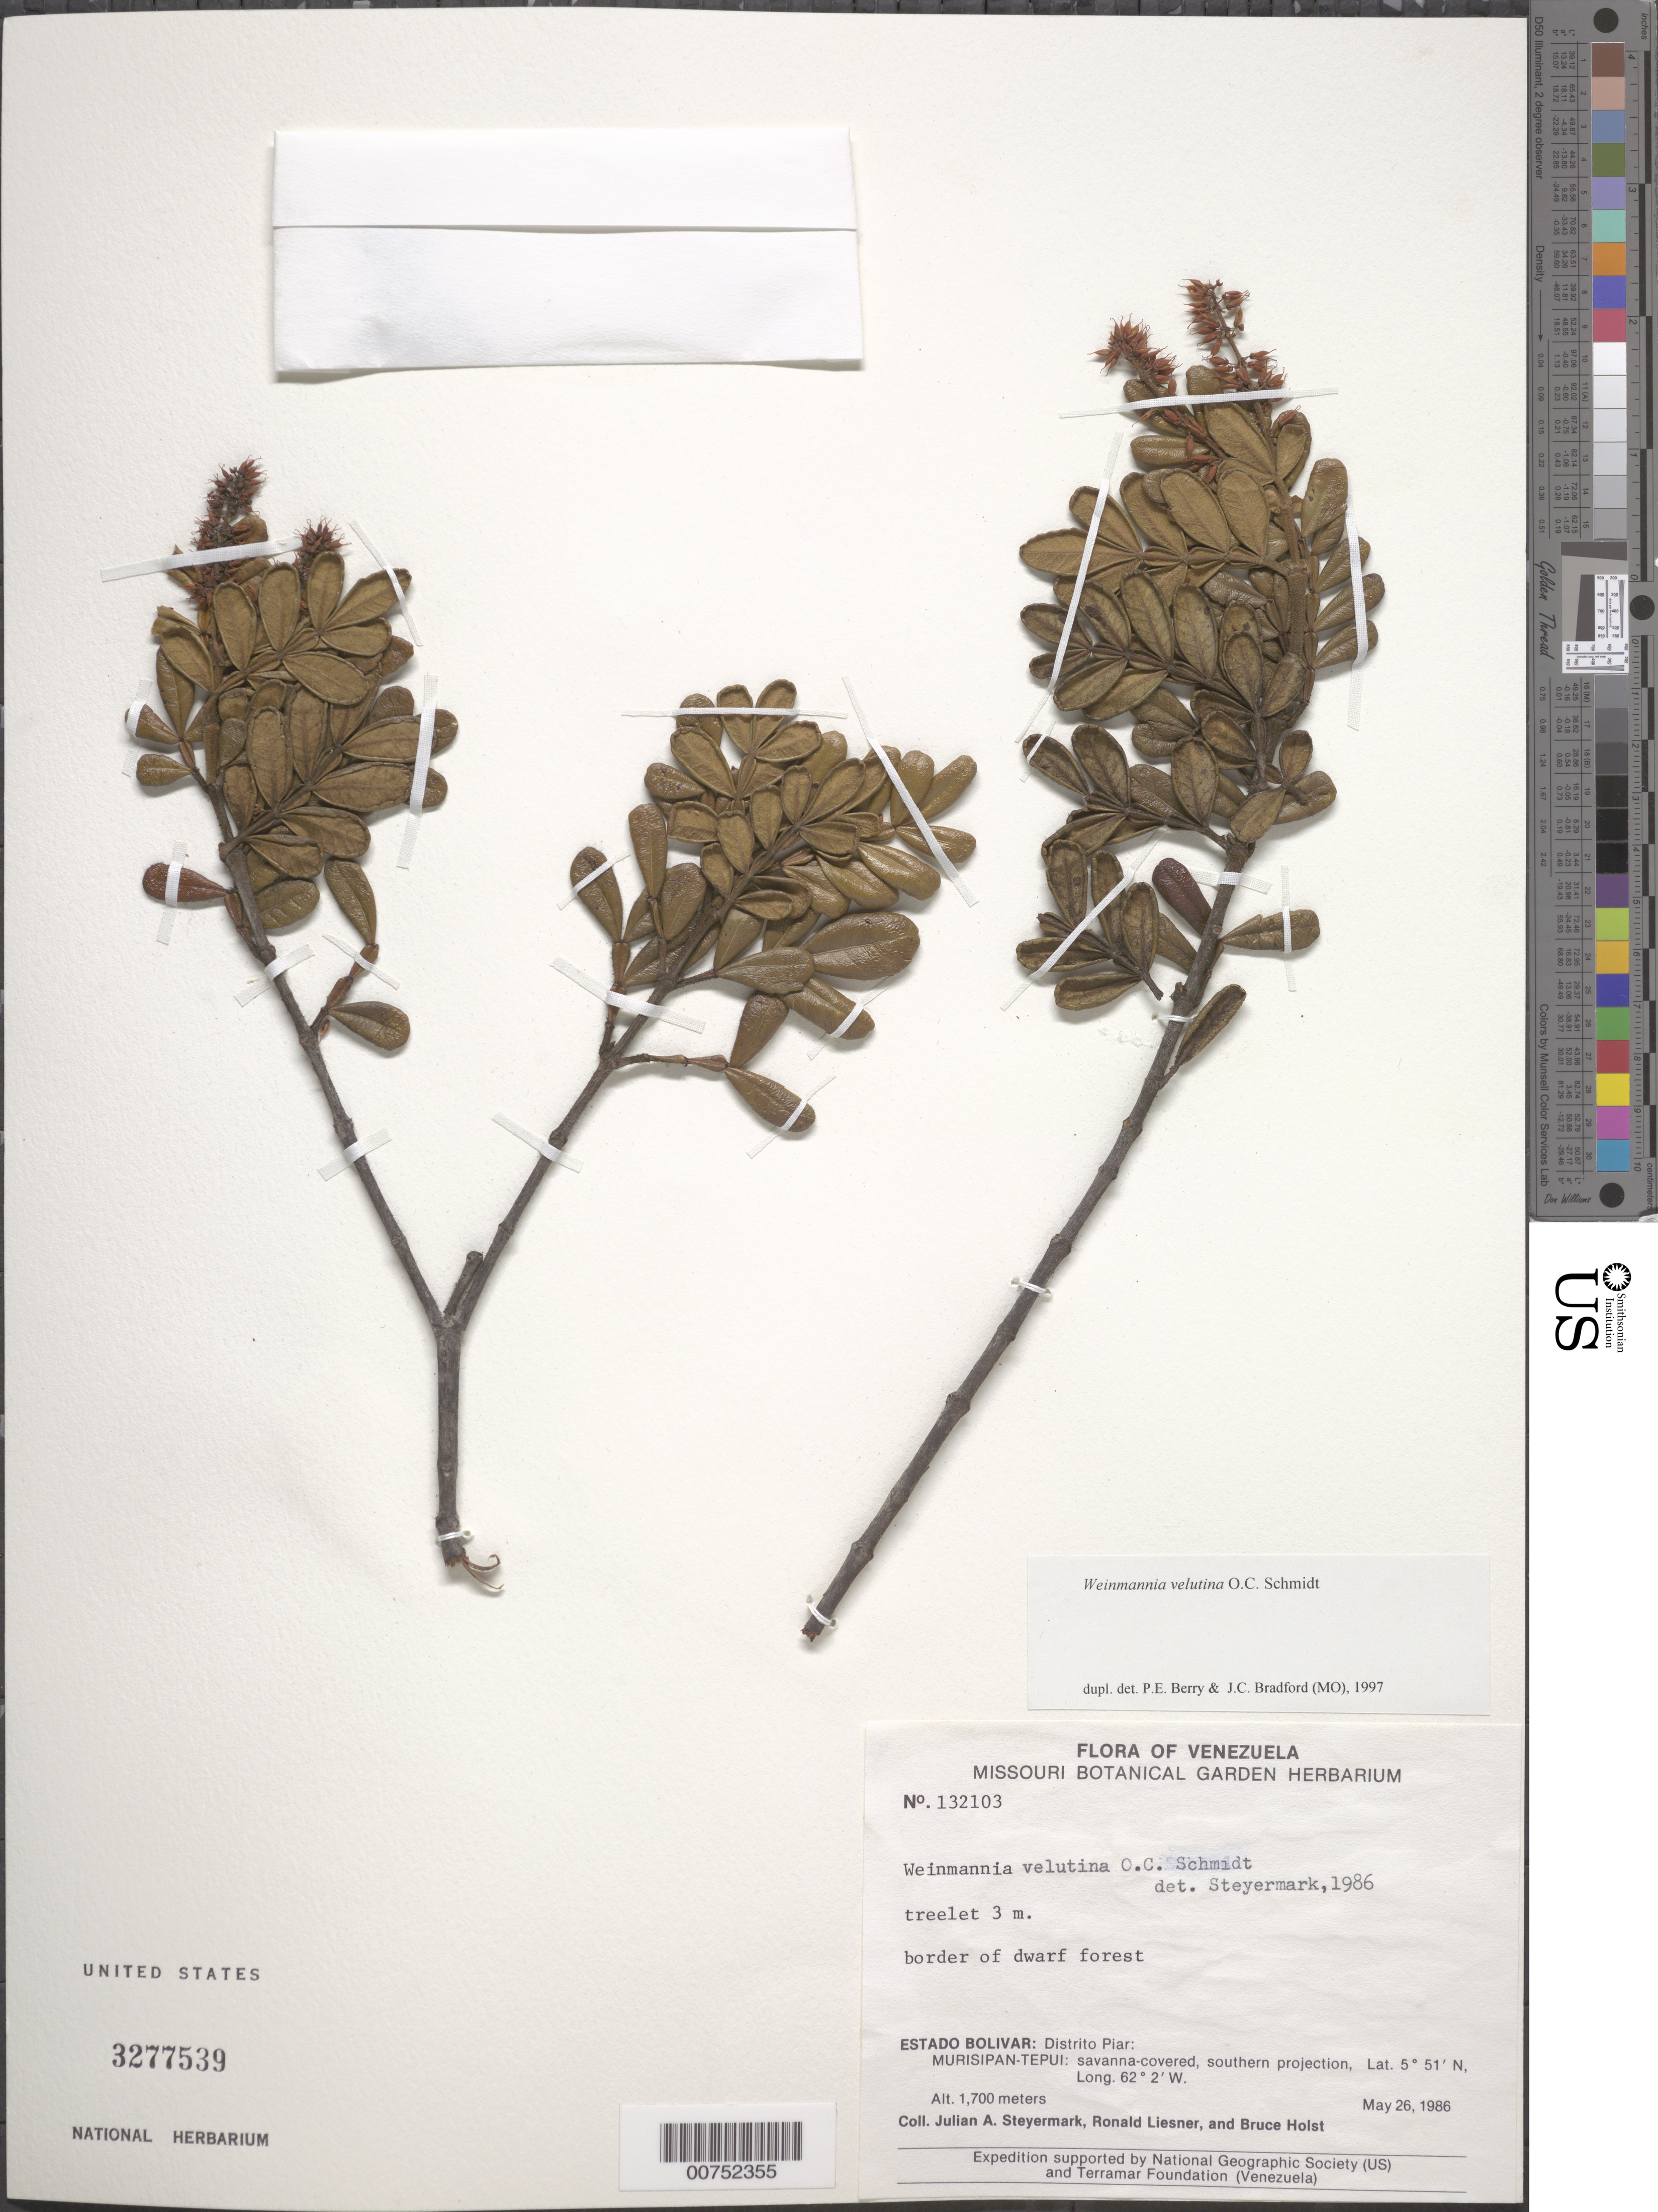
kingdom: Plantae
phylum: Tracheophyta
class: Magnoliopsida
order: Oxalidales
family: Cunoniaceae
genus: Weinmannia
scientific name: Weinmannia velutina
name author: O.C. Schmidt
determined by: Berry, P. E.; Bradford, J. C.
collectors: J. Steyermark, R. L. Liesner & B. Holst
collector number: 132103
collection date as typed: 26-May-86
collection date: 1986-05-26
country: Venezuela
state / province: Bolívar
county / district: Piar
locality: Murisipan-tepuí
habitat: Border of dwarf forest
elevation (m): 1700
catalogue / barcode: US 3277539